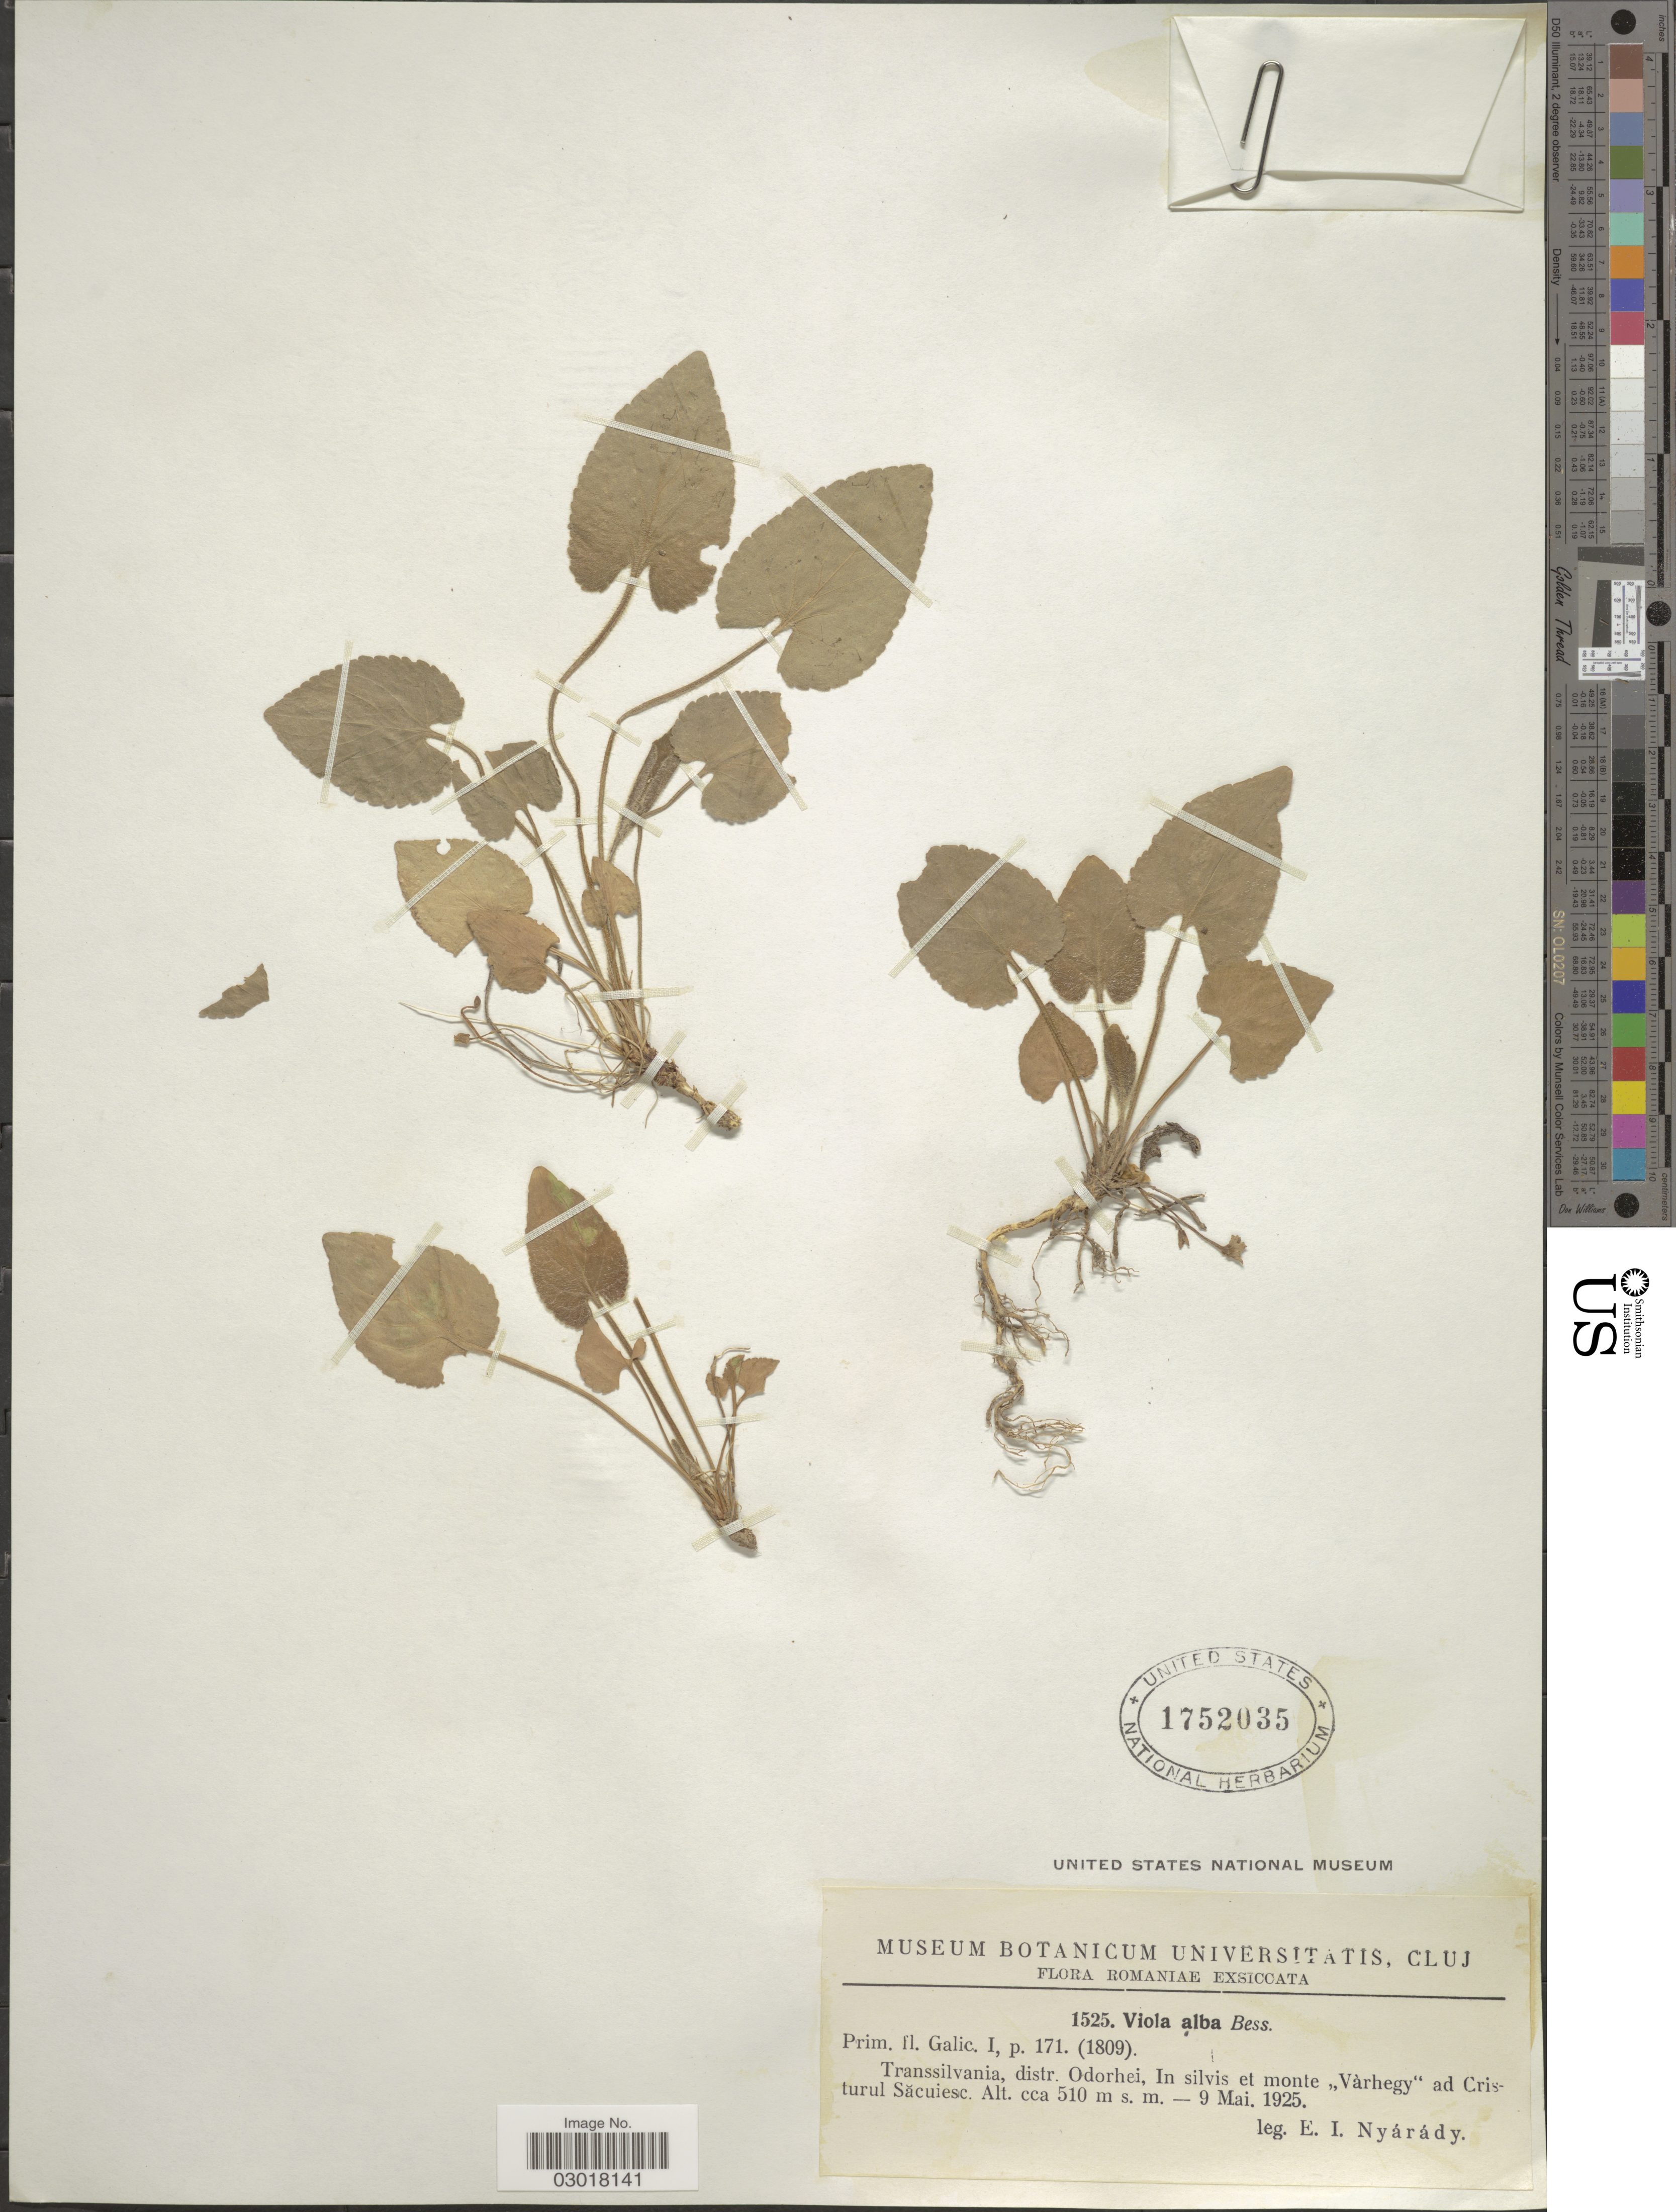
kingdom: Plantae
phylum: Tracheophyta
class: Magnoliopsida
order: Malpighiales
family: Violaceae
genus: Viola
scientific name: Viola alba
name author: Besser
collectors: E. Nyárády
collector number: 1525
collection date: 1925-05-09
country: Romania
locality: Transsilvania, distr. Odorhei, In silvis et monte "Vàrhegy" ad Cristurul Sacuiesc.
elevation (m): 510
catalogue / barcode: US 1752035